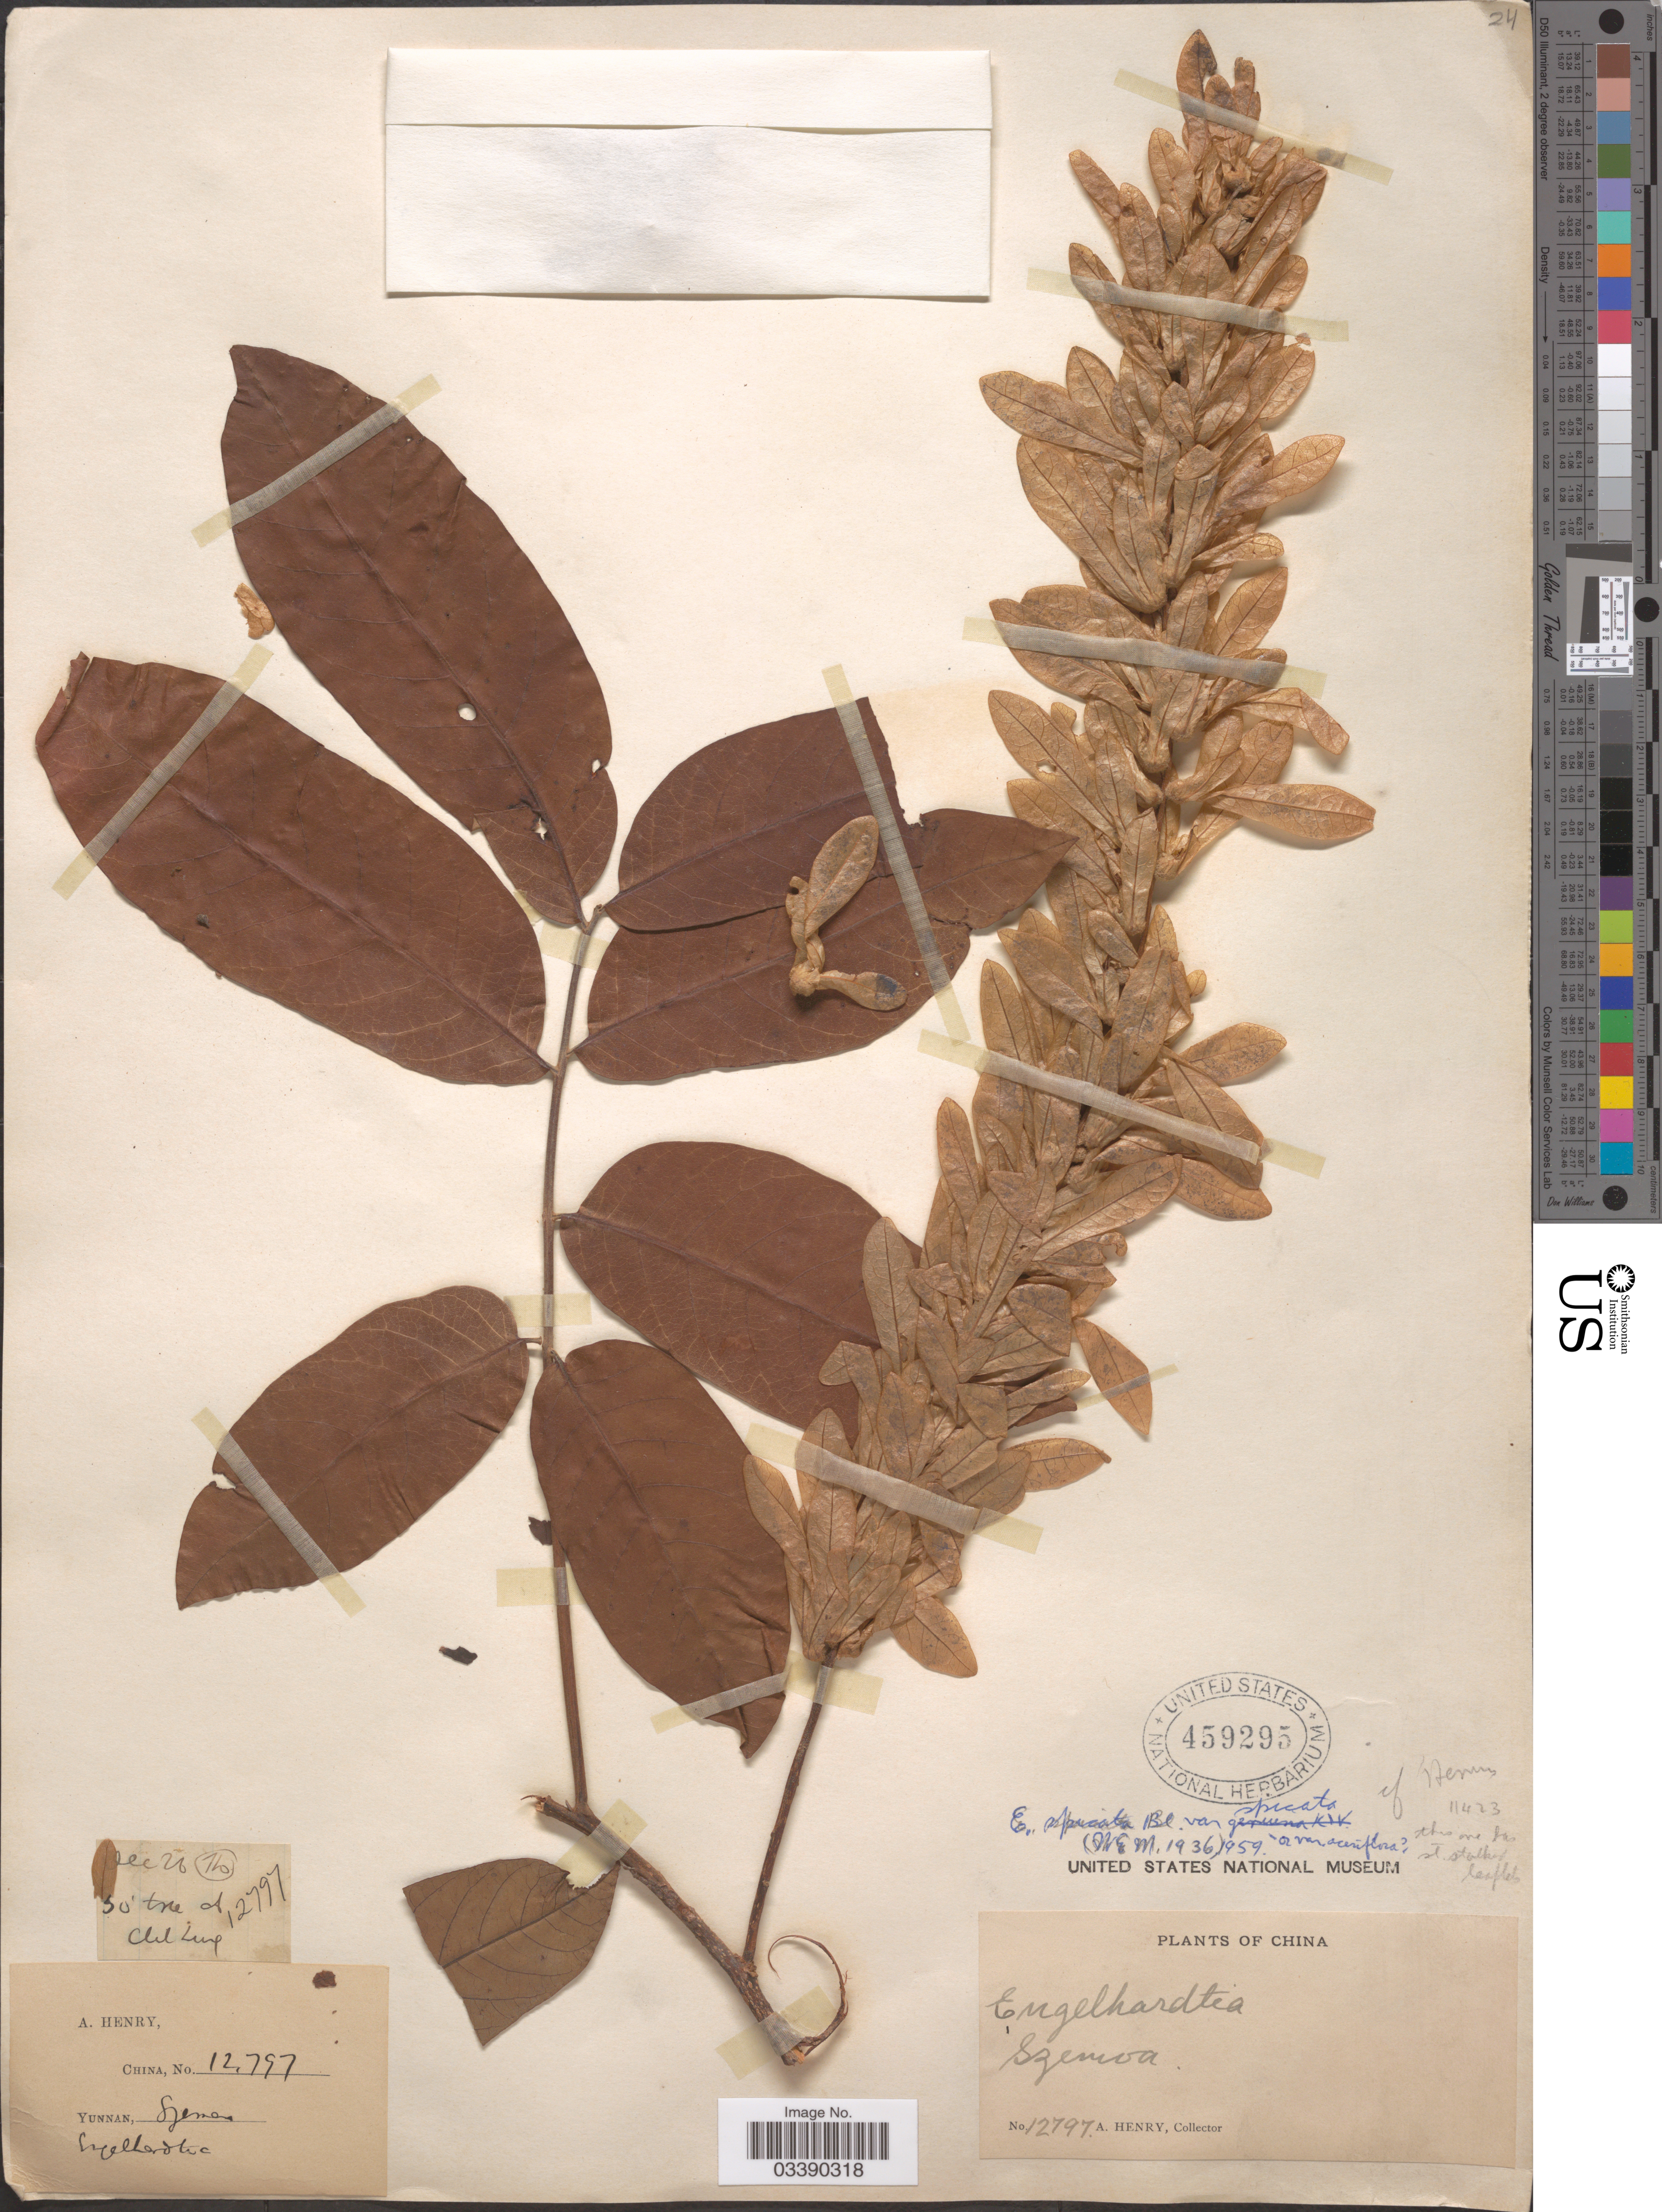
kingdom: Plantae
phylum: Tracheophyta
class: Magnoliopsida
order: Fagales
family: Juglandaceae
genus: Engelhardia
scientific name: Engelhardia spicata var. spicata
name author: Lesch. ex Blume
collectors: A. Henry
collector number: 12797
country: China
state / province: Yunnan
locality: Szemoa. [illegible text].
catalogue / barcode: US 459295